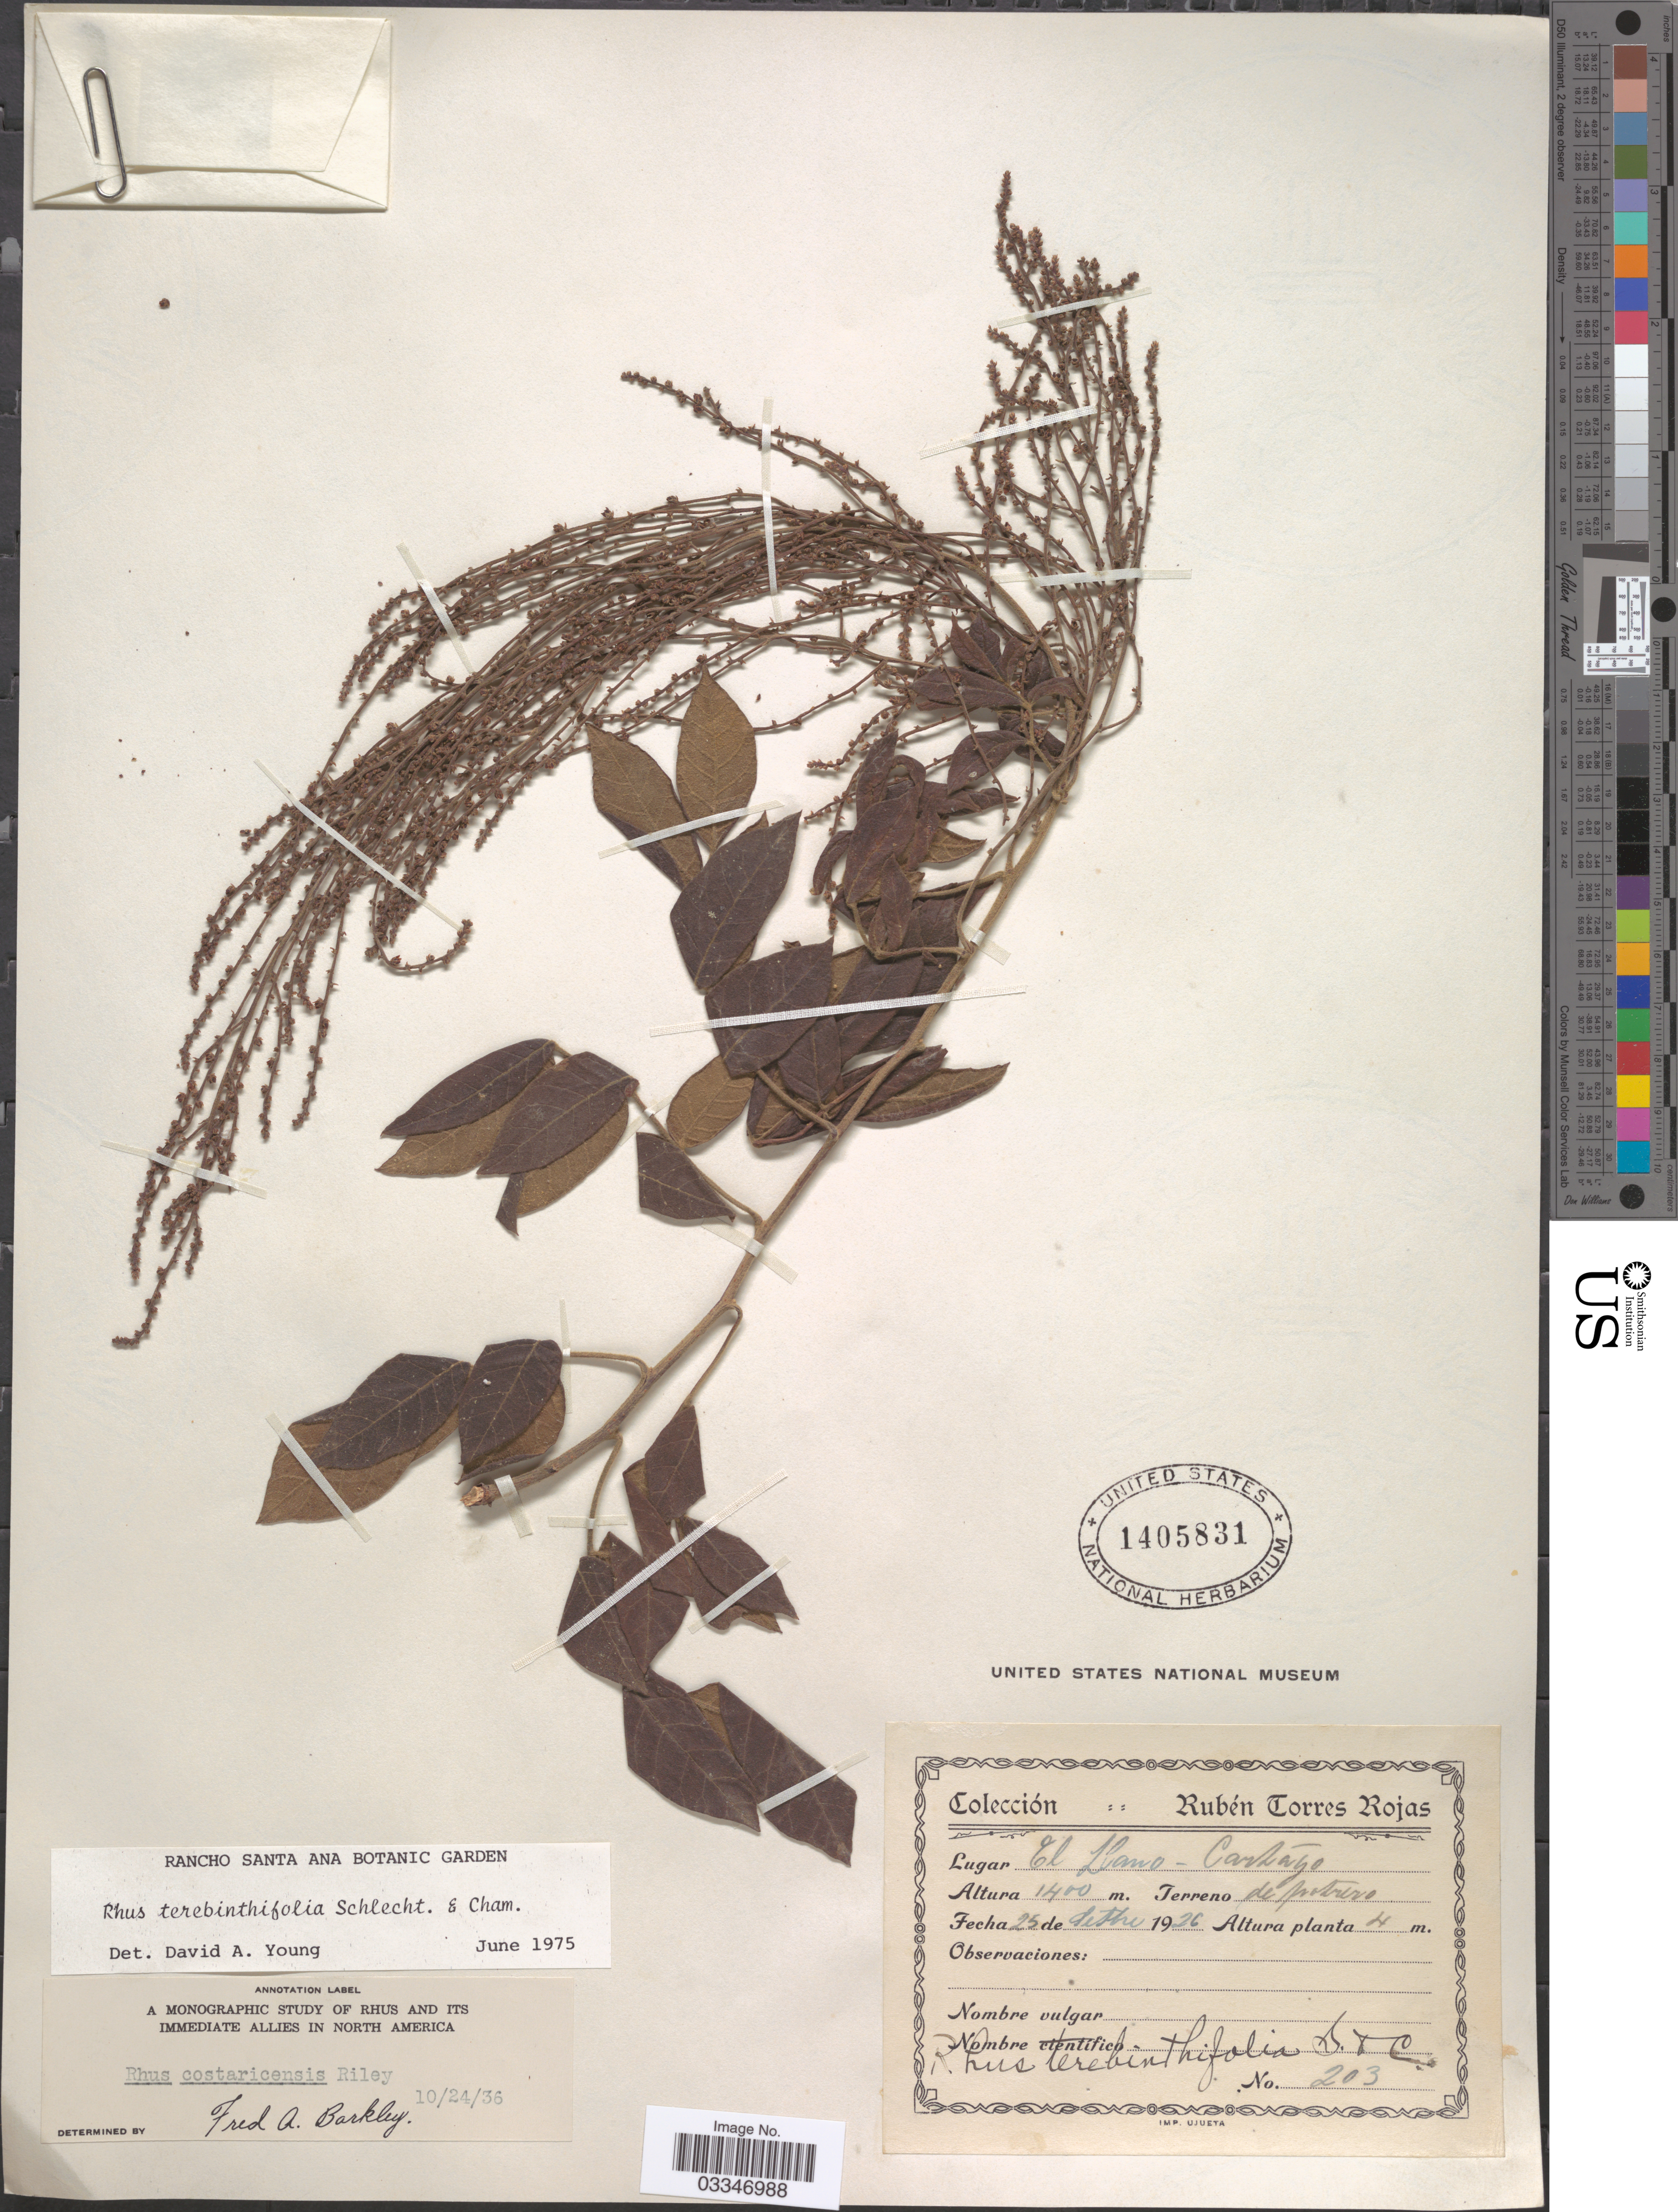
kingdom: Plantae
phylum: Tracheophyta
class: Magnoliopsida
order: Sapindales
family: Anacardiaceae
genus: Rhus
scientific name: Rhus terebinthifolia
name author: Schltdl. & Cham.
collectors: R. Torres Rojas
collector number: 203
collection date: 1926-09-25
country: Costa Rica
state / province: Cartago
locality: El Llano - Cartago.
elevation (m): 1400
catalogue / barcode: US 1405831